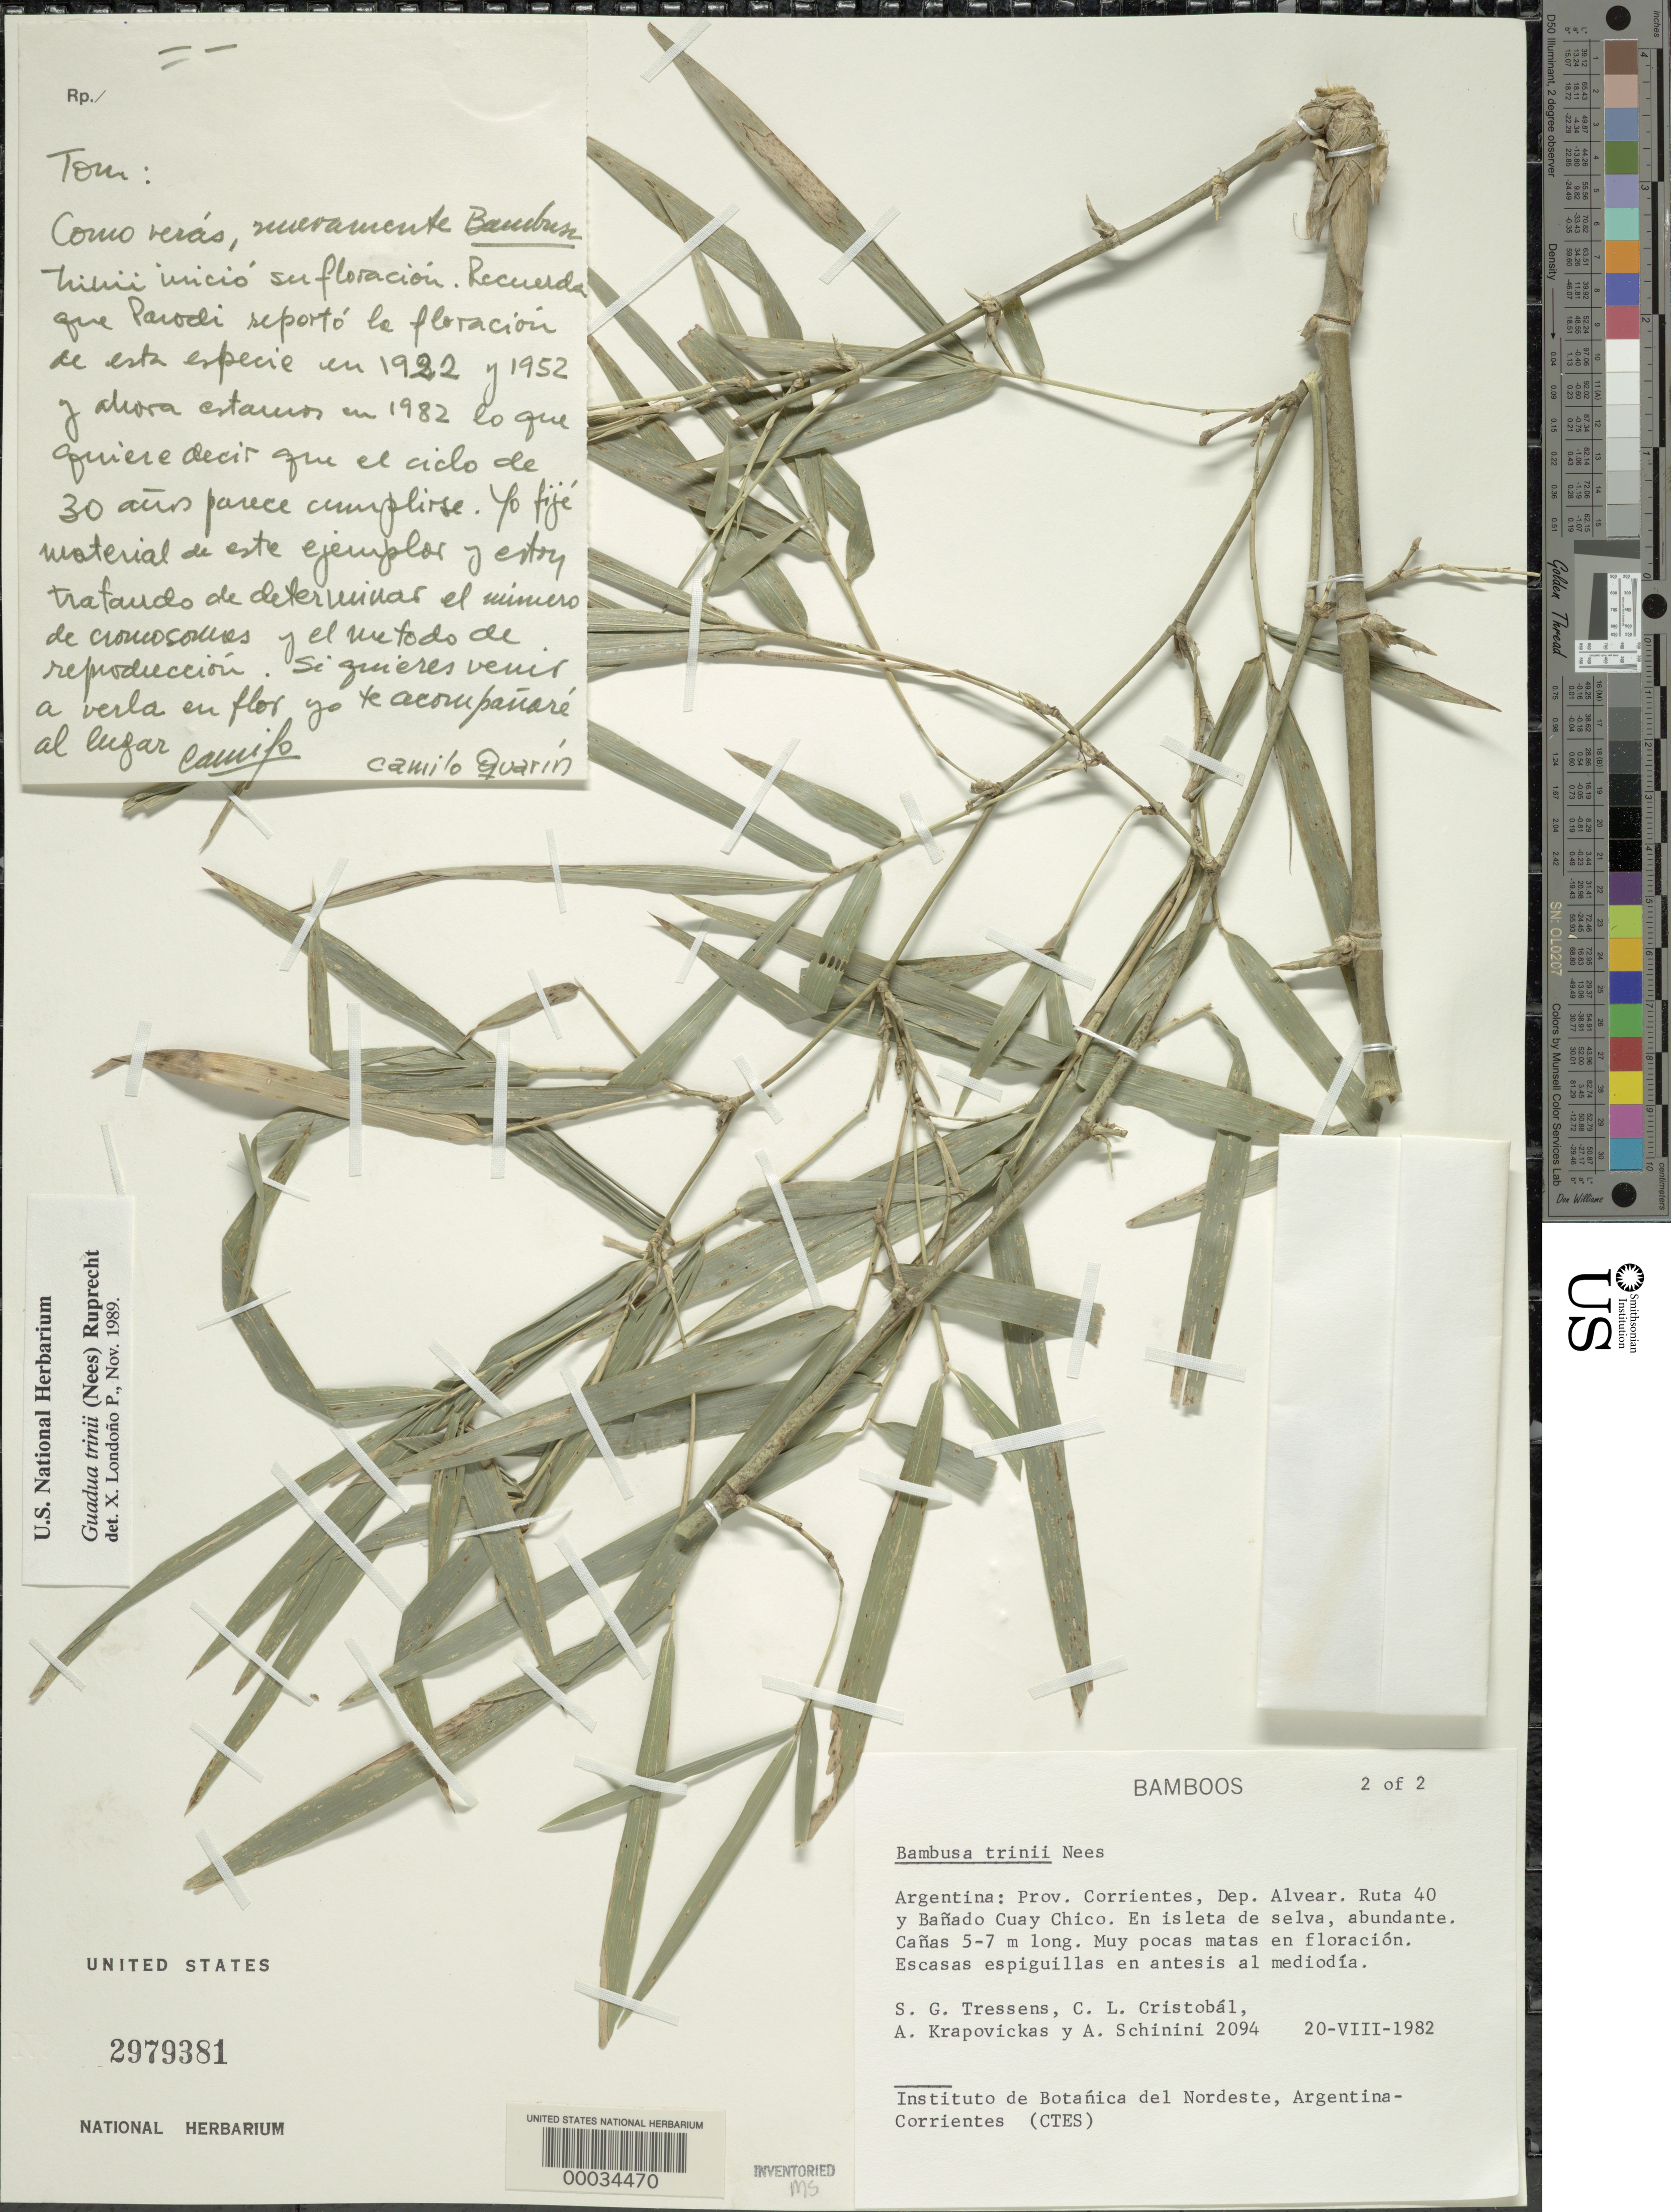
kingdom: Plantae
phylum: Tracheophyta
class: Liliopsida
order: Poales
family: Poaceae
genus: Guadua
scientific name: Guadua trinii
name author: (Nees) Nees ex Rupr.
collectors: S. Tressens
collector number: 2094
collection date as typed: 20 Aug 1982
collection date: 1982-08-20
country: Argentina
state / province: Corrientes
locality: Alvear, Banado Cuay Chico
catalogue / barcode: US 2979381